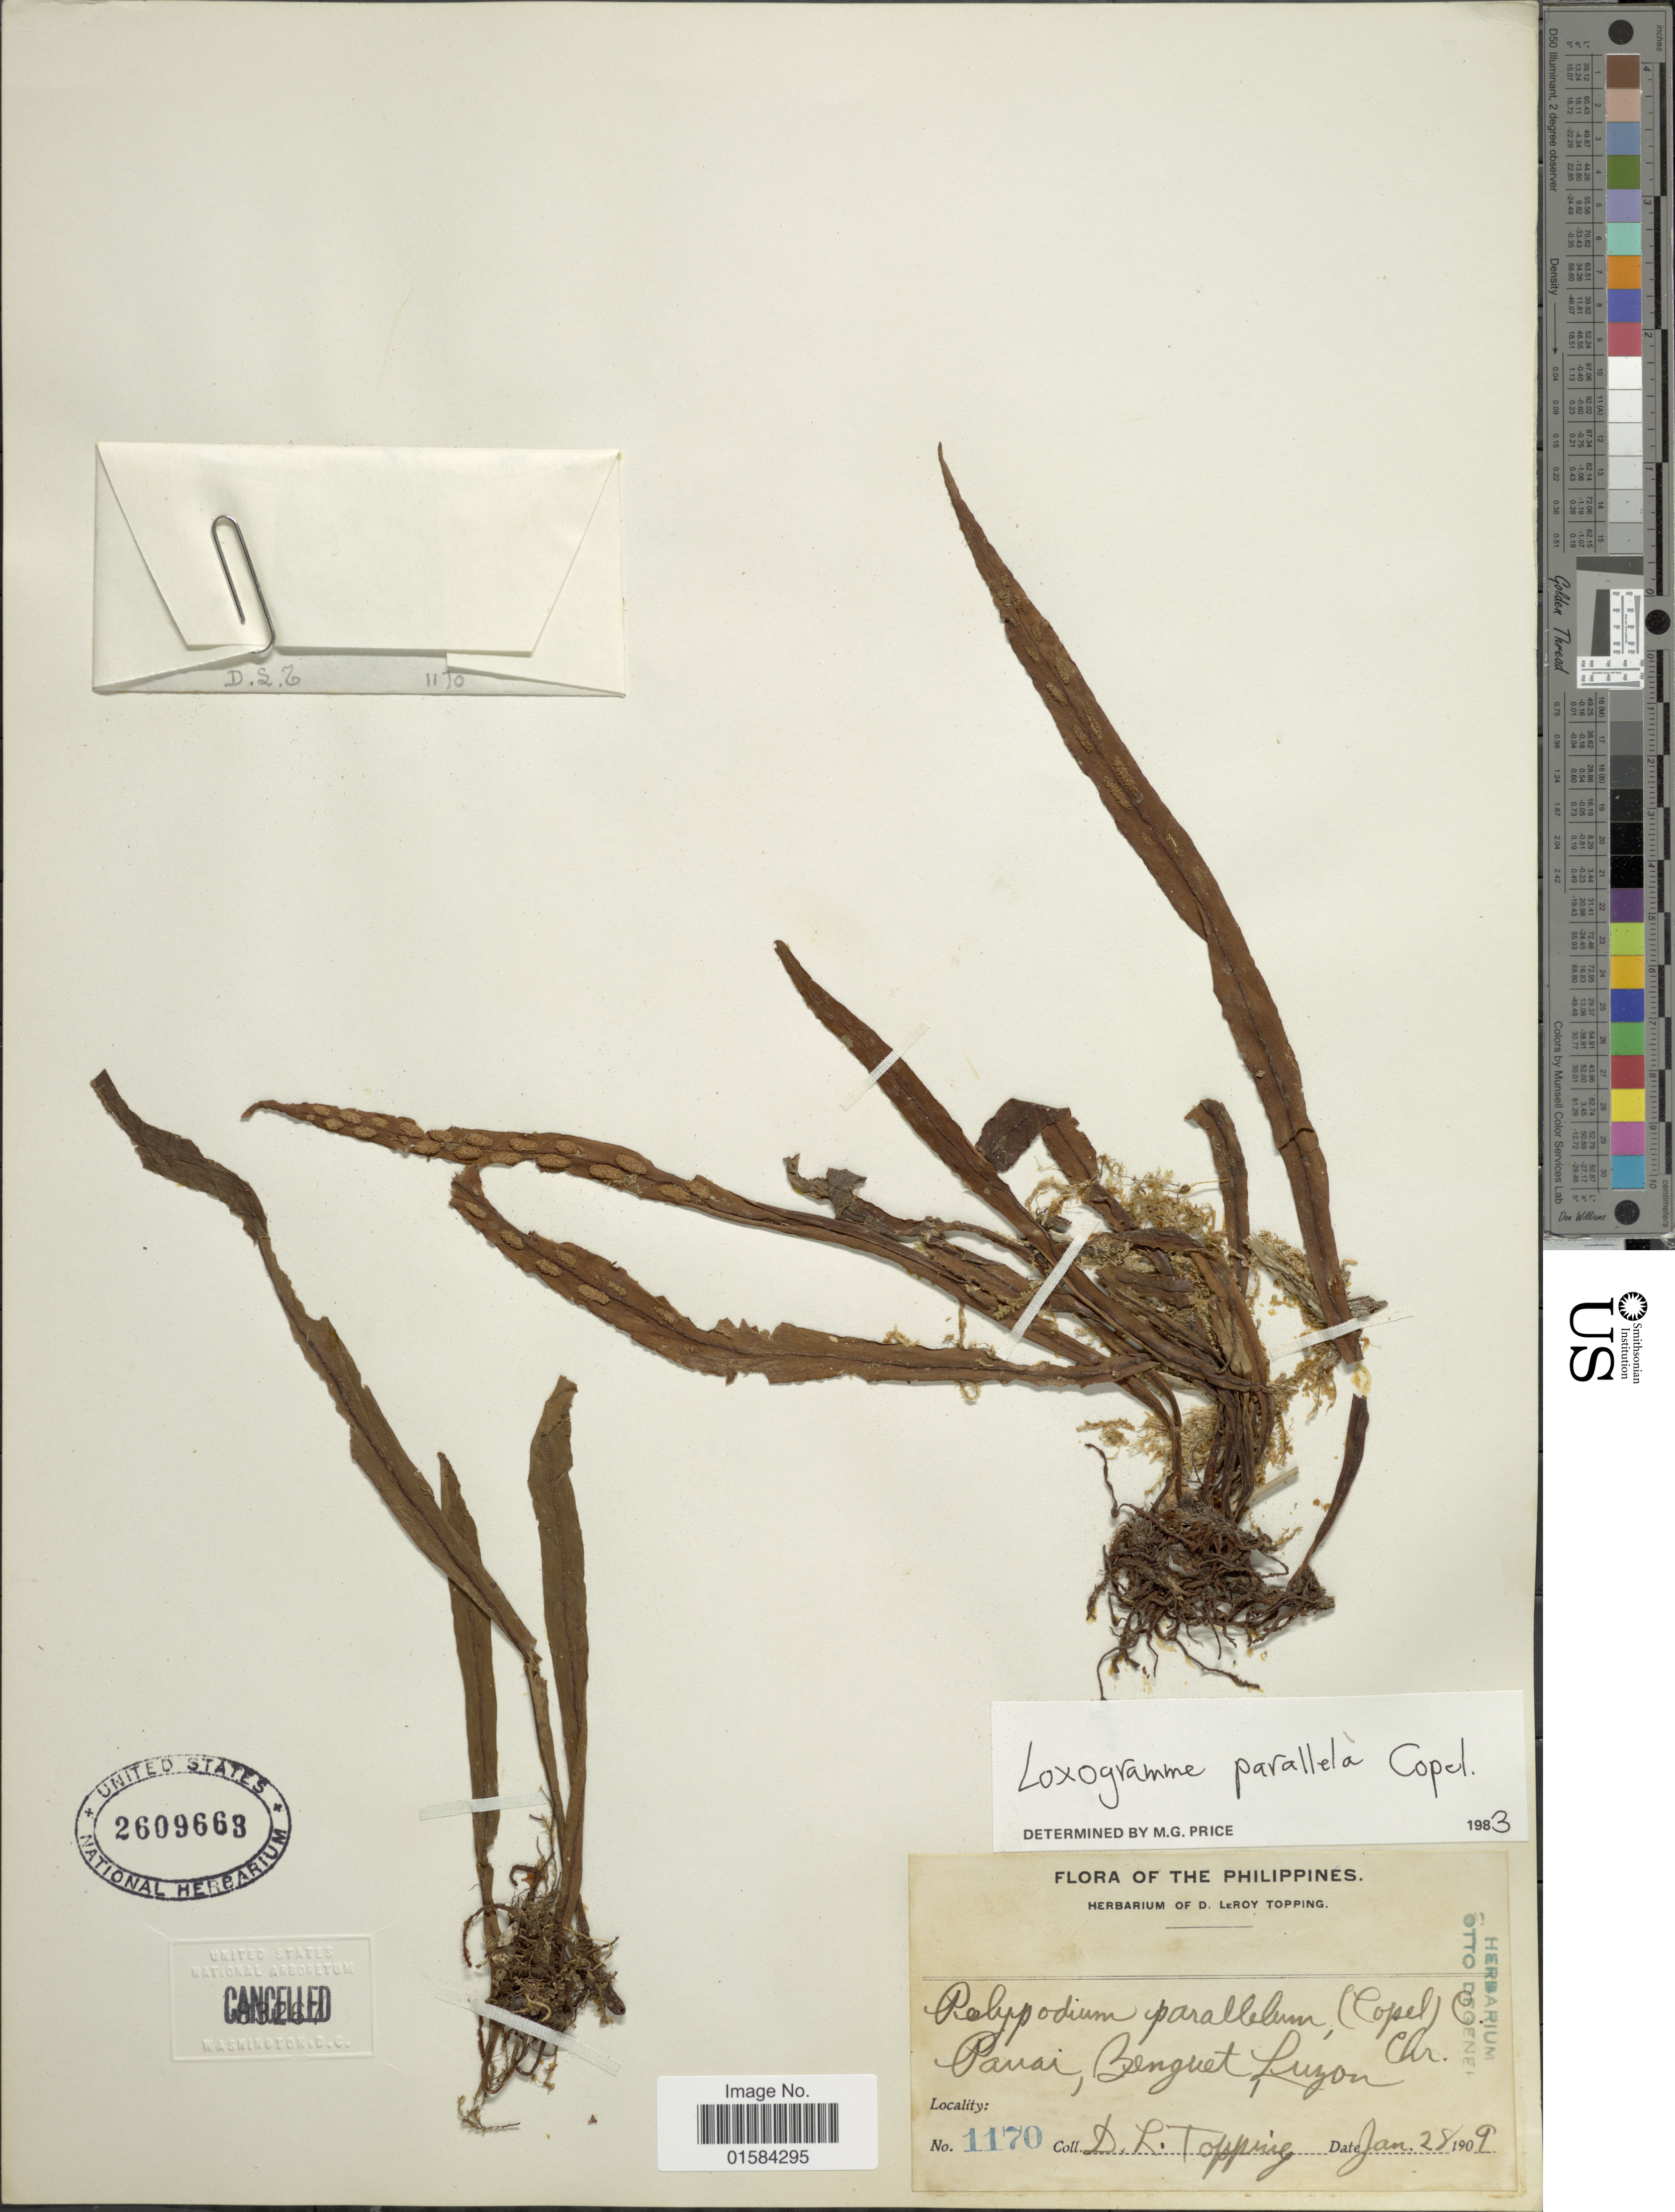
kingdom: Plantae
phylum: Tracheophyta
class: Polypodiopsida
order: Polypodiales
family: Polypodiaceae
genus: Loxogramme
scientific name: Loxogramme parallela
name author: Copel.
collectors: D. L. Topping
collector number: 1170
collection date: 1909-01-28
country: Philippines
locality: Pauai, Benguet, Luzon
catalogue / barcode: US 2609663